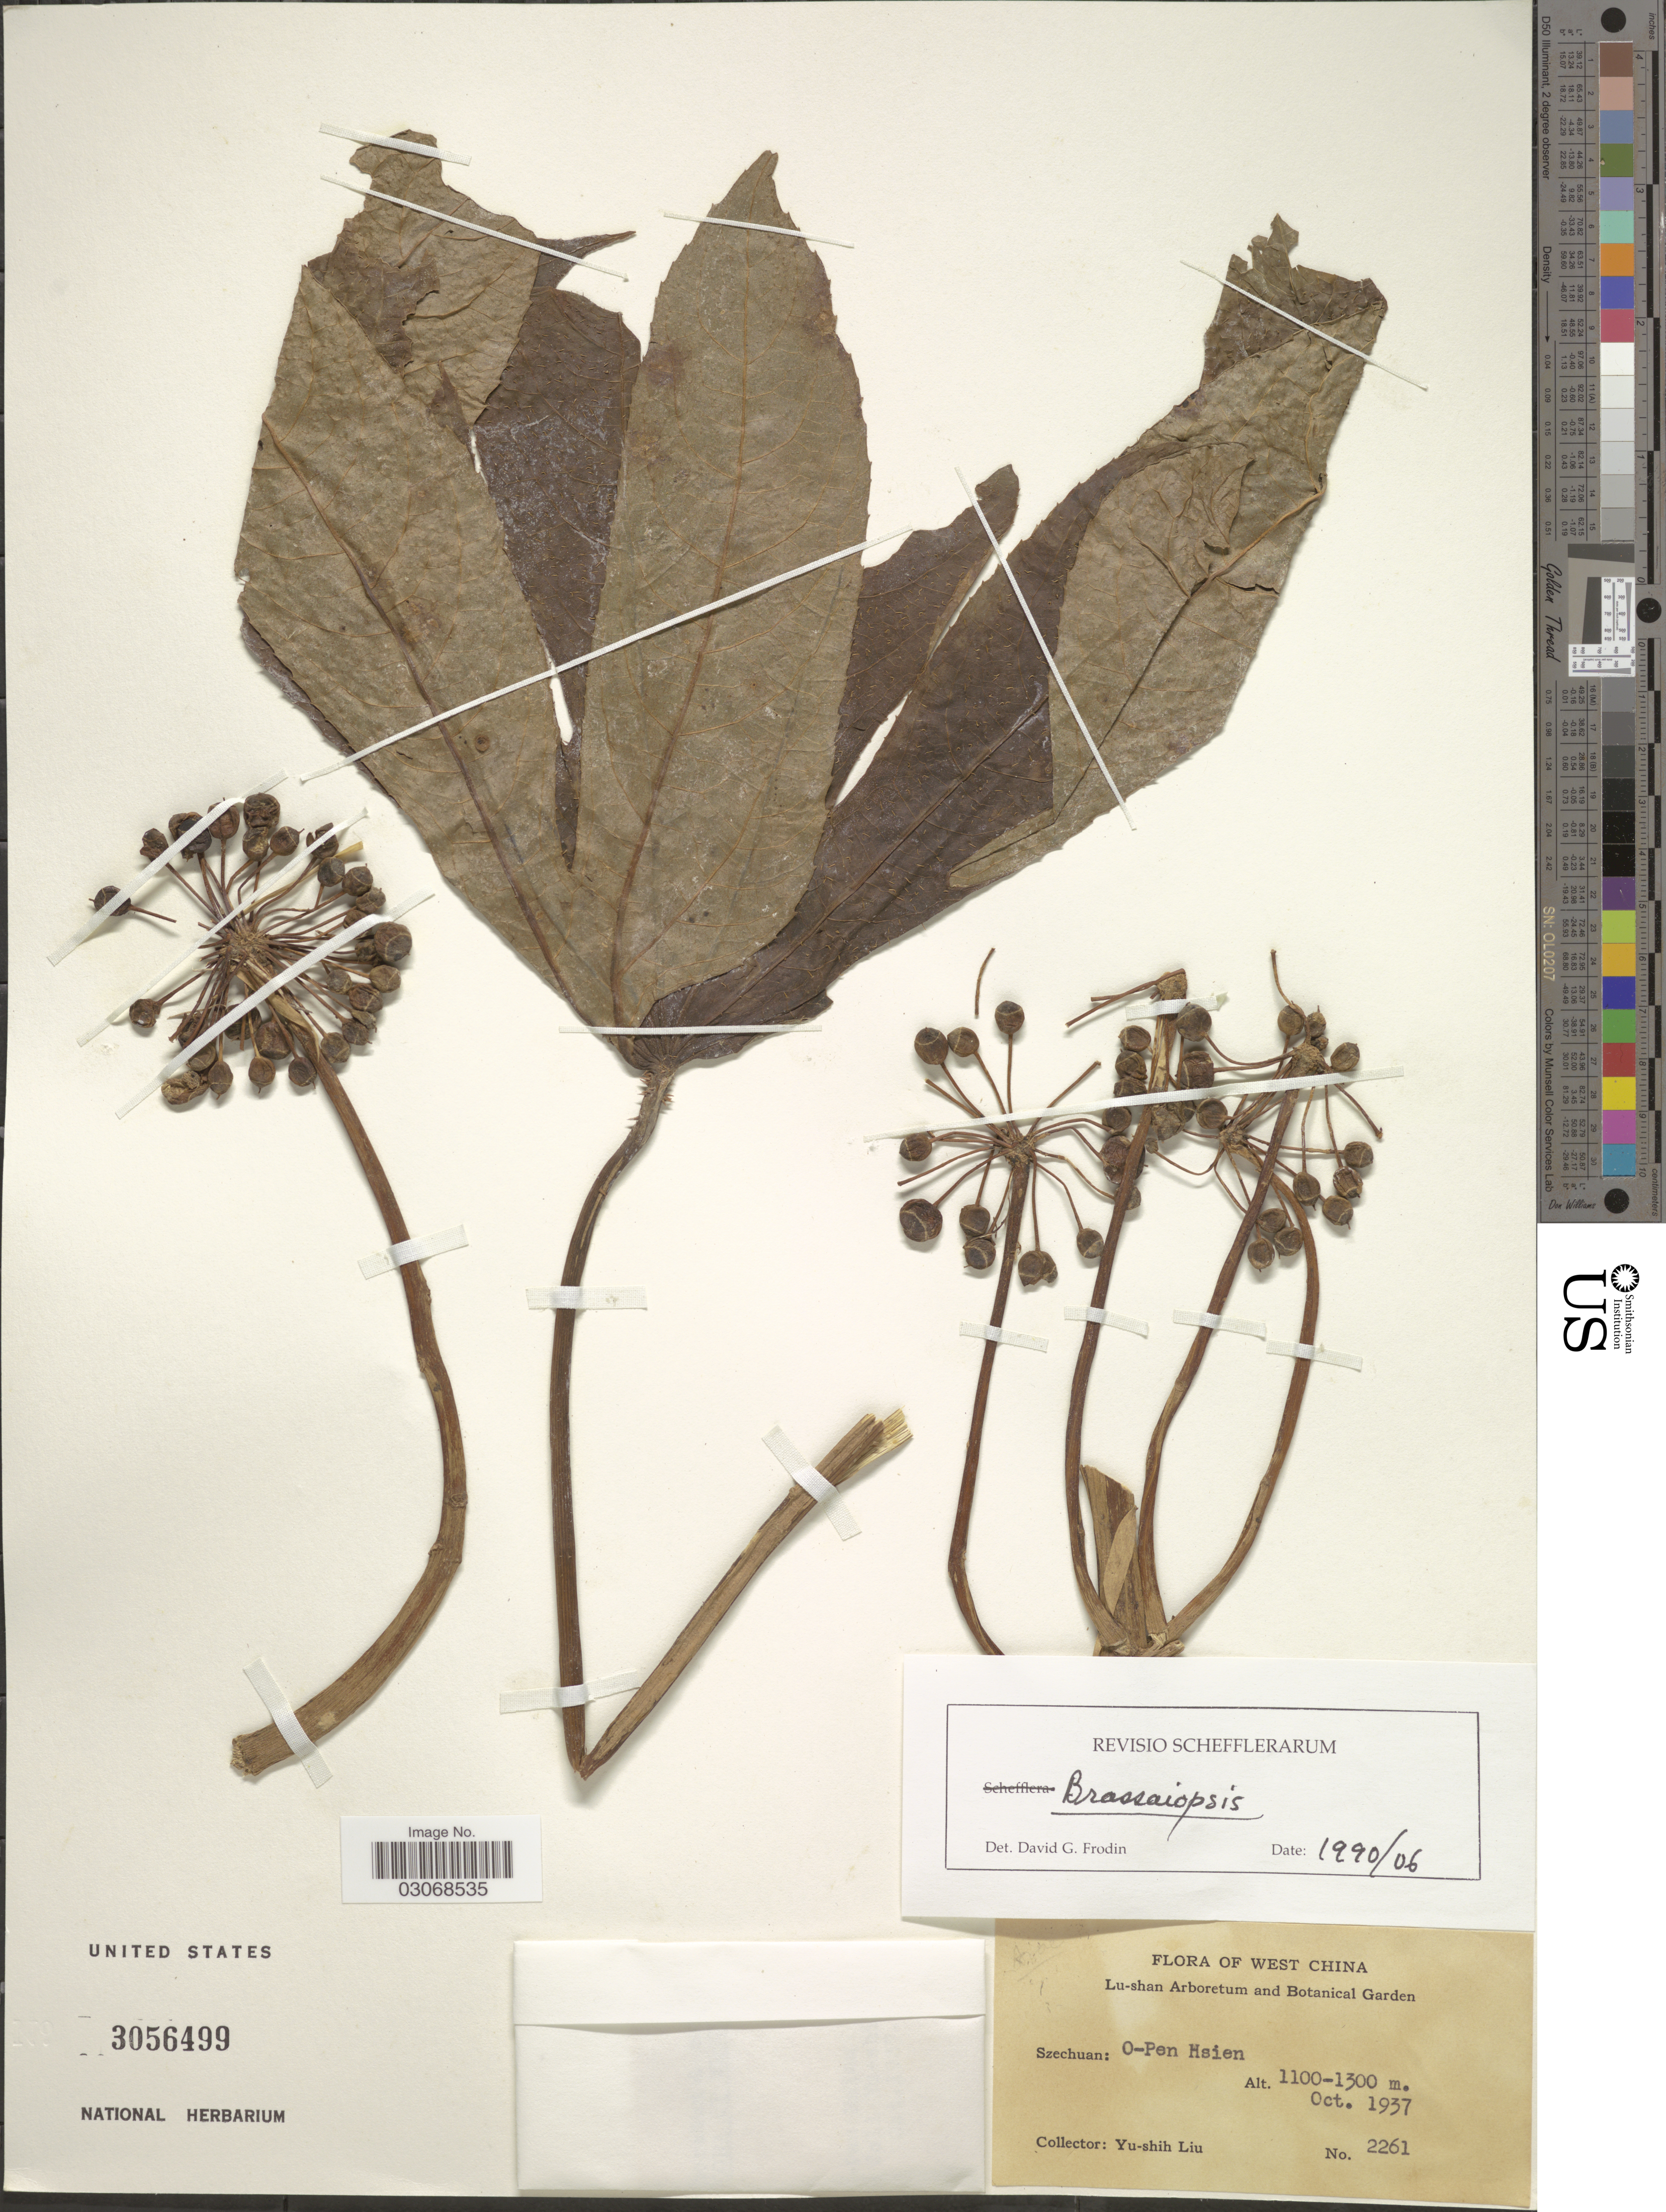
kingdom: Plantae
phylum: Tracheophyta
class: Magnoliopsida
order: Apiales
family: Araliaceae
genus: Brassaiopsis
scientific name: Brassaiopsis sp.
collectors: Y.-S. Liu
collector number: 2261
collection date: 1937-10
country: China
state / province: Sichuan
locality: West China, Szechuan: O-Pen Hsien.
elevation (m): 1100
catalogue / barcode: US 3056499